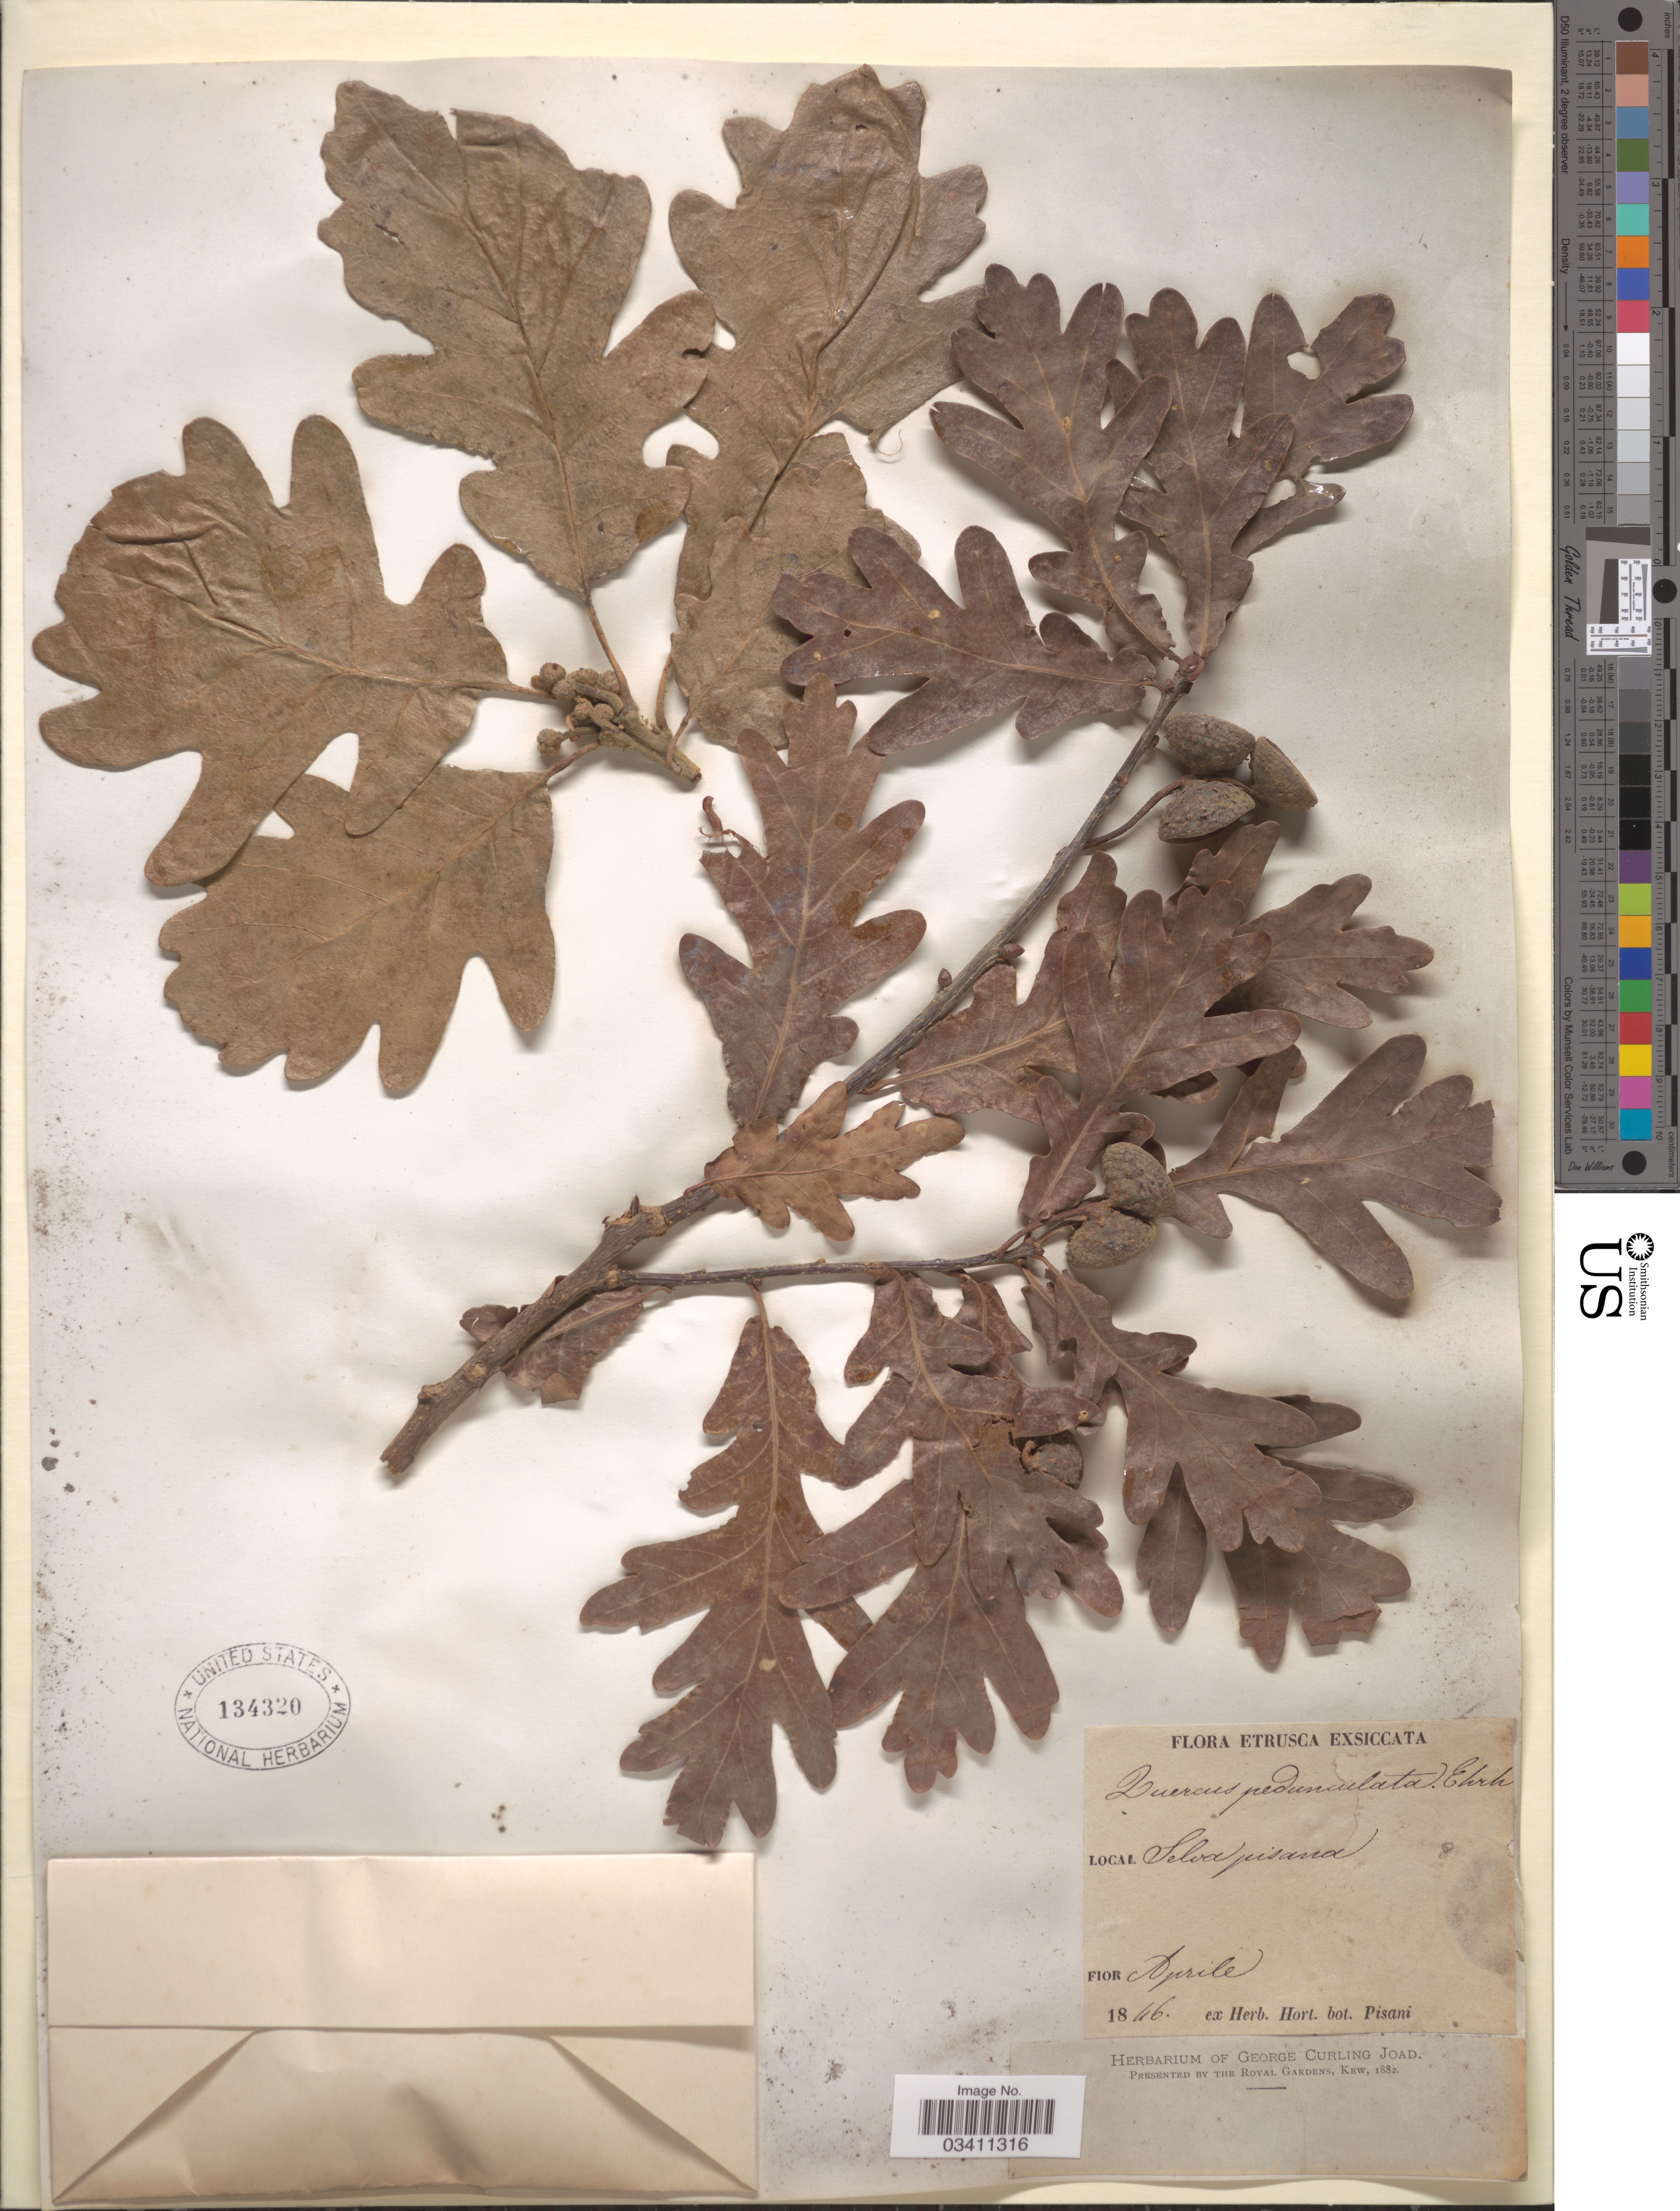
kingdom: Plantae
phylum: Tracheophyta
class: Magnoliopsida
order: Fagales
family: Fagaceae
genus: Quercus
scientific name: Quercus sp.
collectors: ex herb. Hort. Bot. Pisani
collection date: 1846-04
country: Italy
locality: Selva pisana. Etrusca.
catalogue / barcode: US 134320